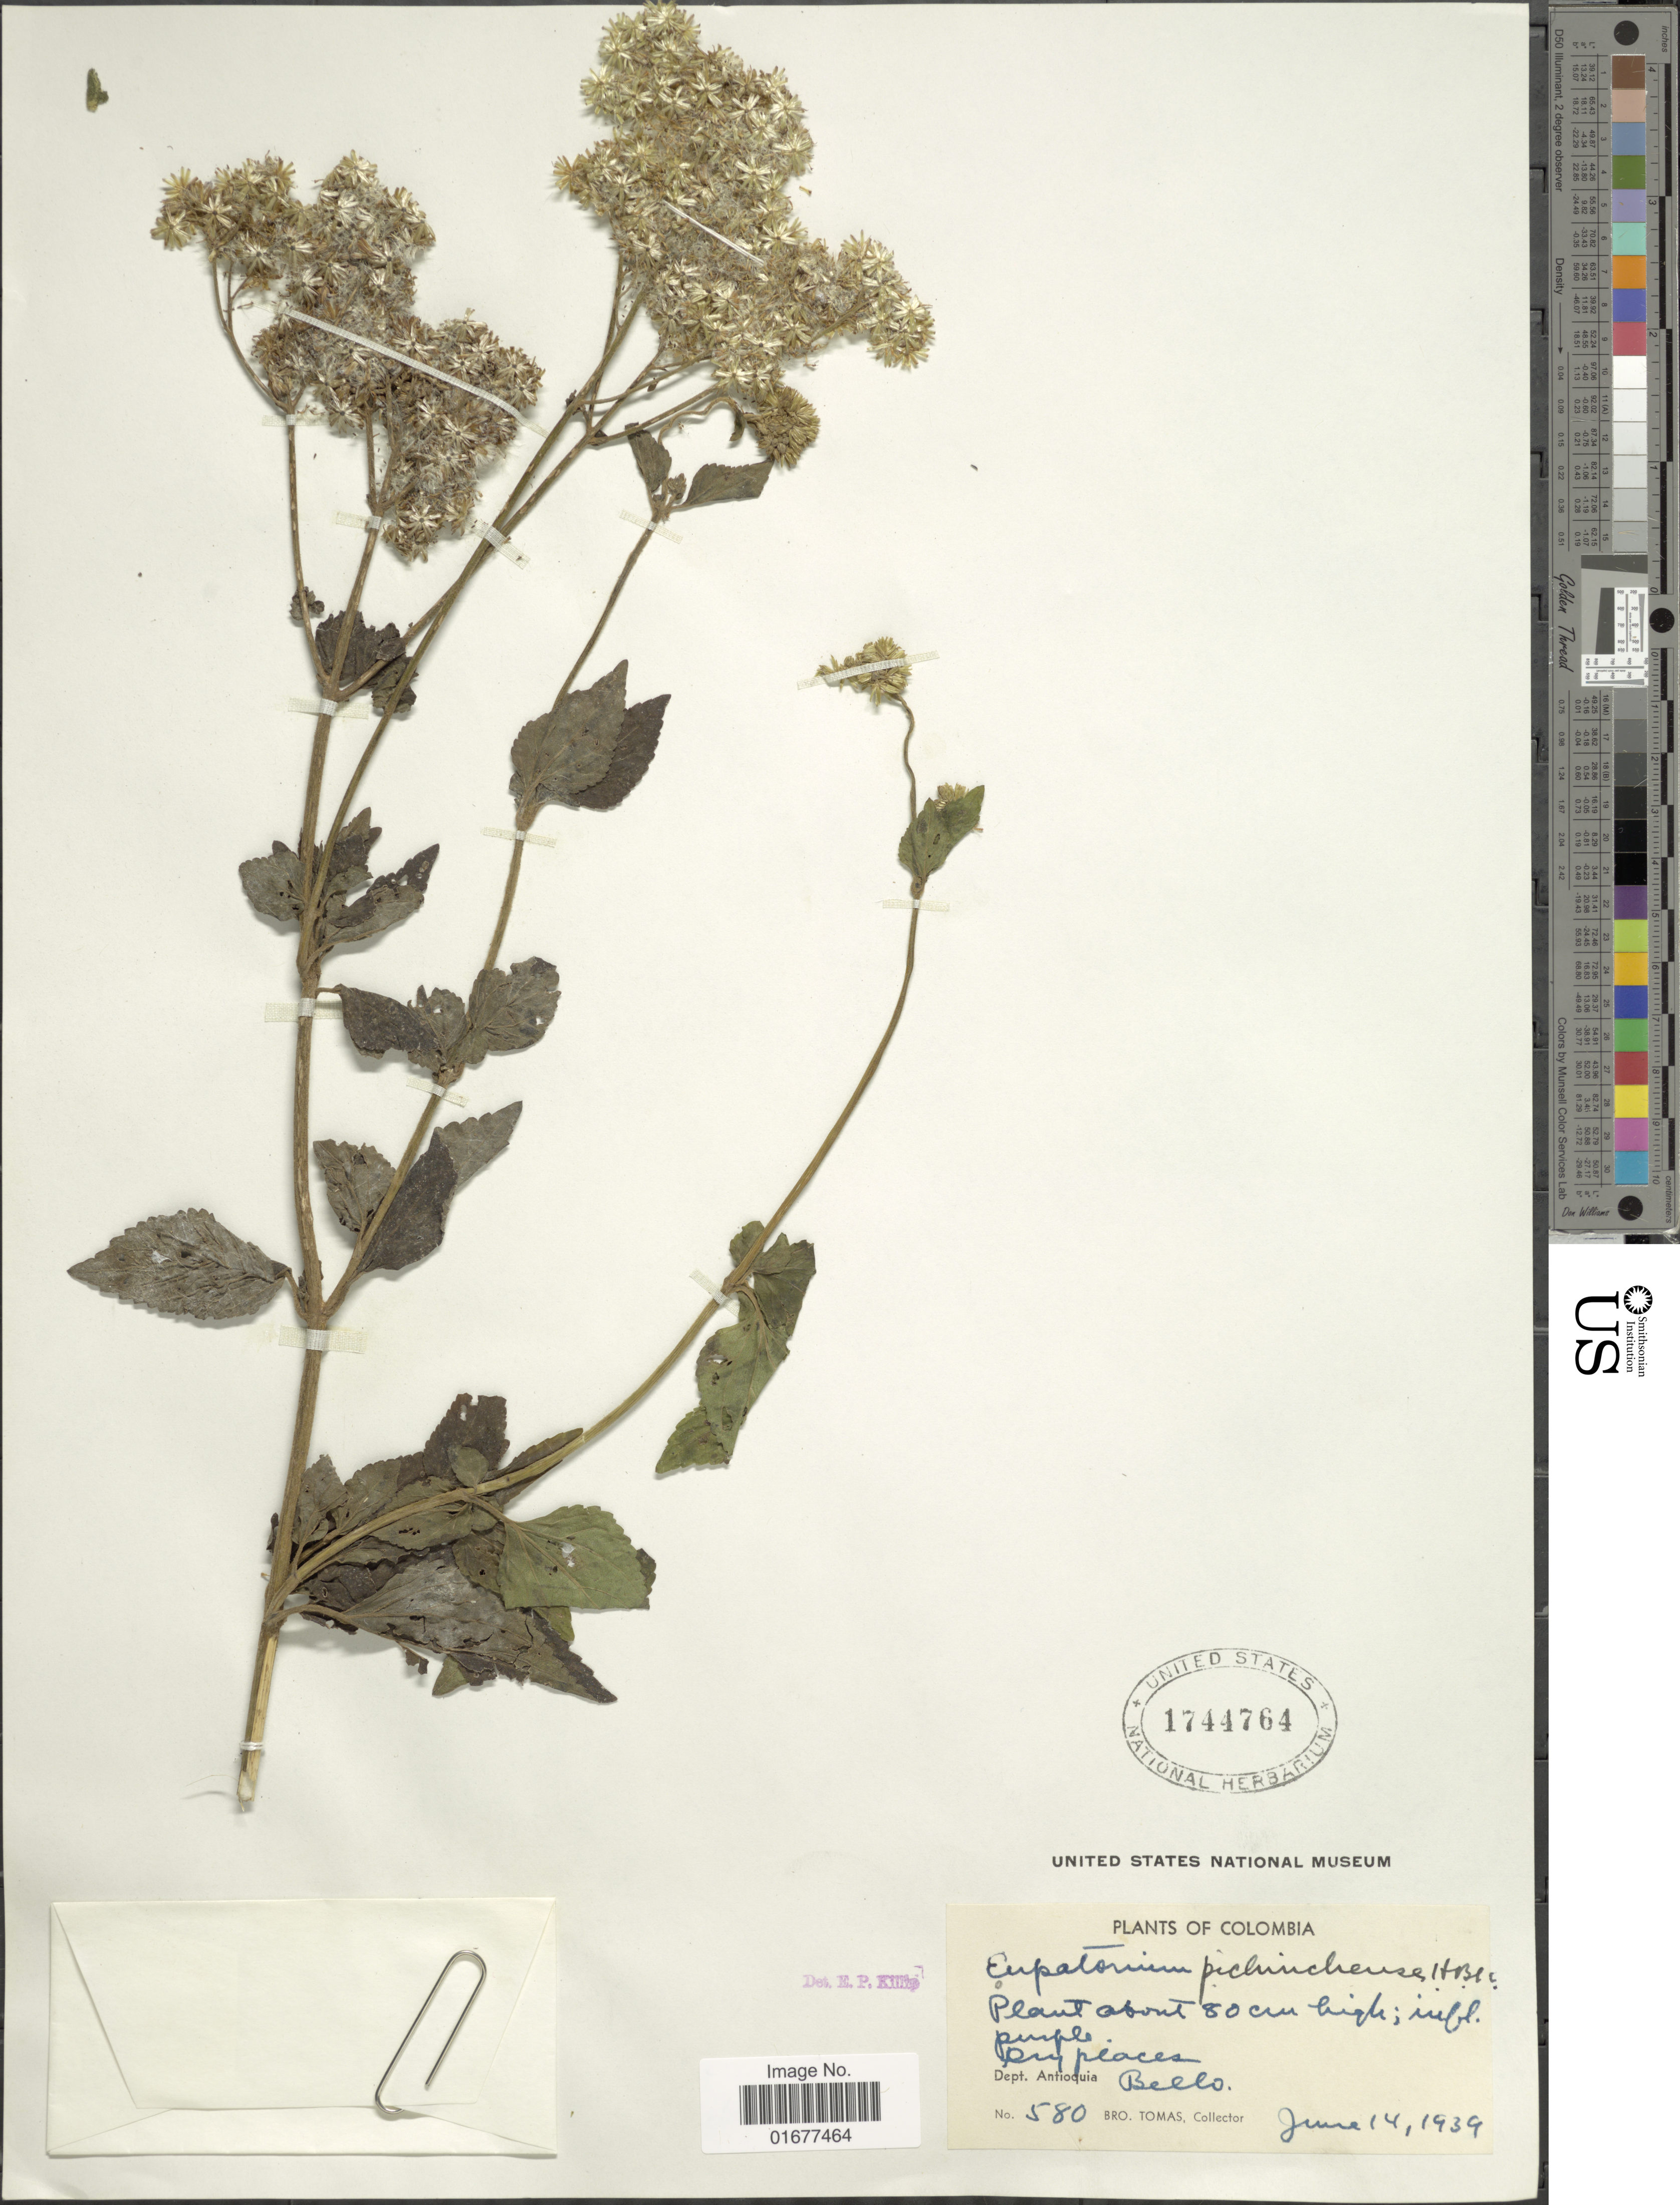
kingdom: Plantae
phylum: Tracheophyta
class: Magnoliopsida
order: Asterales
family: Asteraceae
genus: Ageratina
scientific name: Ageratina pichinchensis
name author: (Kunth) R.M. King & H. Rob.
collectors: B. Tomas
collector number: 580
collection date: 1939-06-14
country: Colombia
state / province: Antioquia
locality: Bello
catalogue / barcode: US 1744764